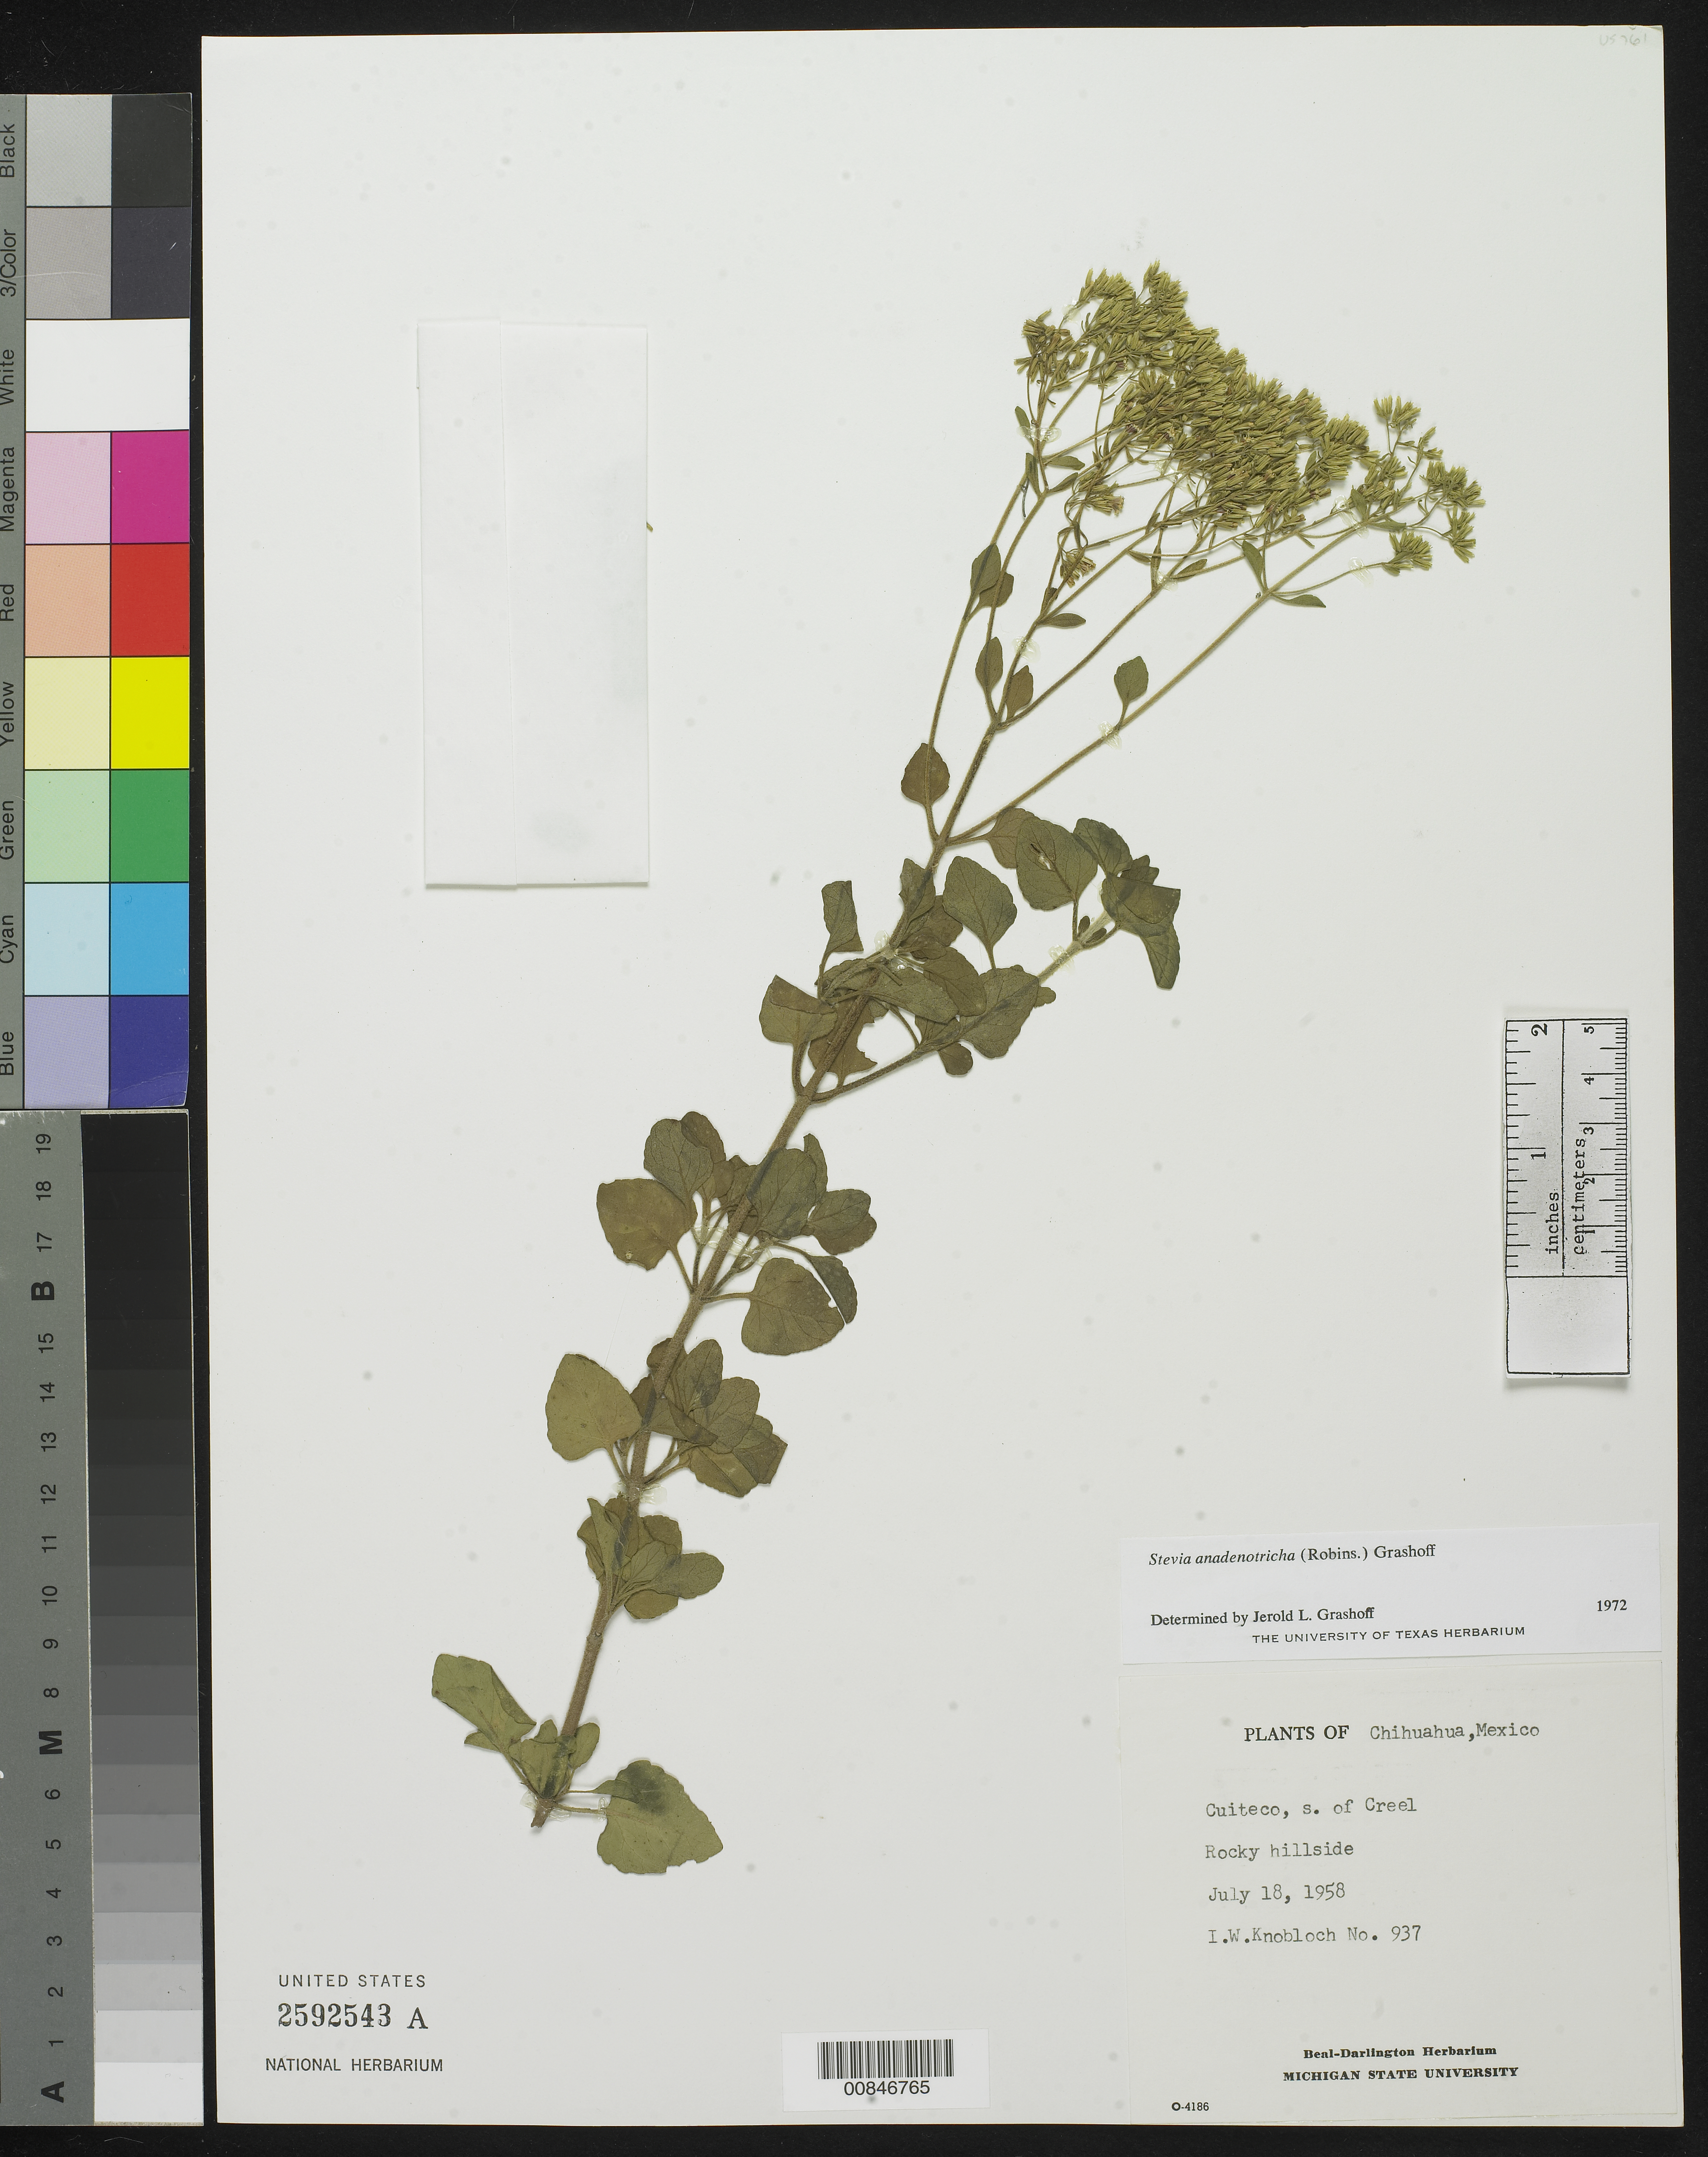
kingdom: Plantae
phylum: Tracheophyta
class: Magnoliopsida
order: Asterales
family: Asteraceae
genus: Stevia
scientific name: Stevia anadenotricha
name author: (B.L. Rob.) Grashoff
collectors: I. W. Knobloch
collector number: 937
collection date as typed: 18 Jul 1958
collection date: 1958-07-18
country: Mexico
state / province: Chihuahua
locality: Cuiteco, S. of Creel.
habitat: Rocky hillside.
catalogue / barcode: US 2592543A